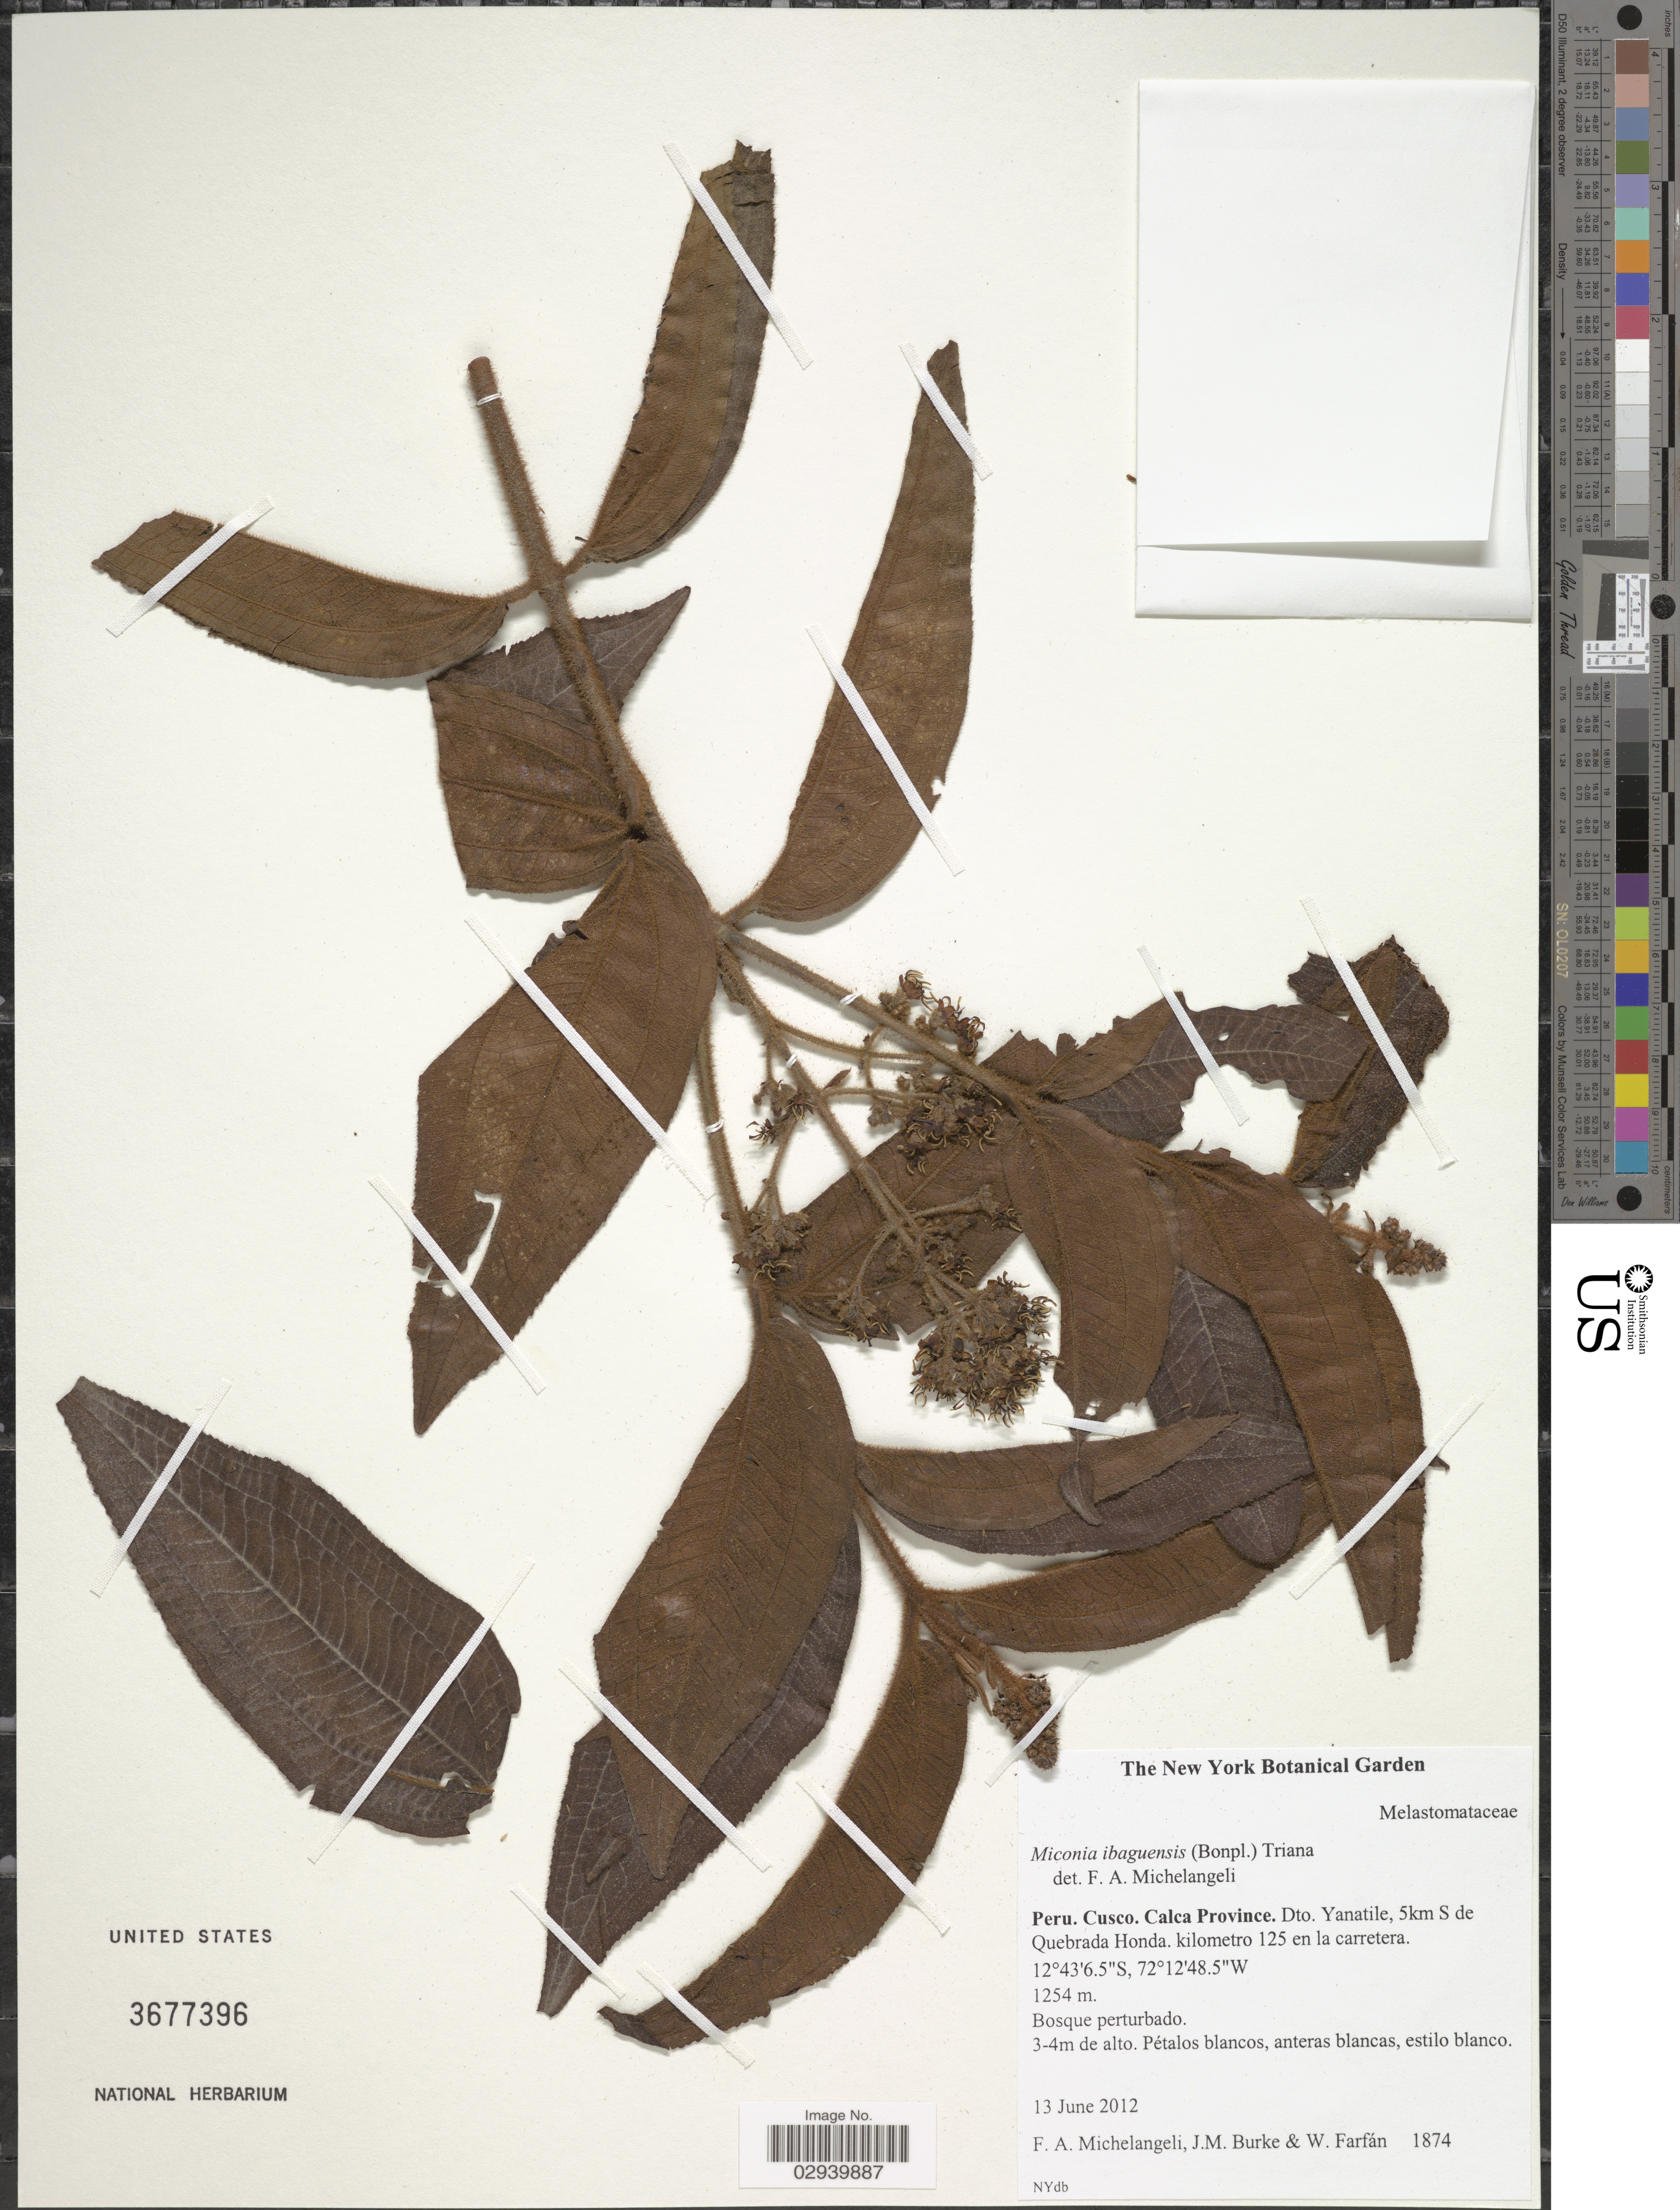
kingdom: Plantae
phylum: Tracheophyta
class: Magnoliopsida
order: Myrtales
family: Melastomataceae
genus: Miconia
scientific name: Miconia ibaguensis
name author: (Bonpl.) Triana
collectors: F. A. Michelangeli, Jac. M. Burke & W. Farfán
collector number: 1874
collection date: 2012-06-13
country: Peru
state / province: Cusco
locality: Peru. Cusco. Calca Province. Dto. Yanatile, 5km S de Quebrada Honda. kilometro 125 en la carretera.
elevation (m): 1254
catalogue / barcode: US 3677396